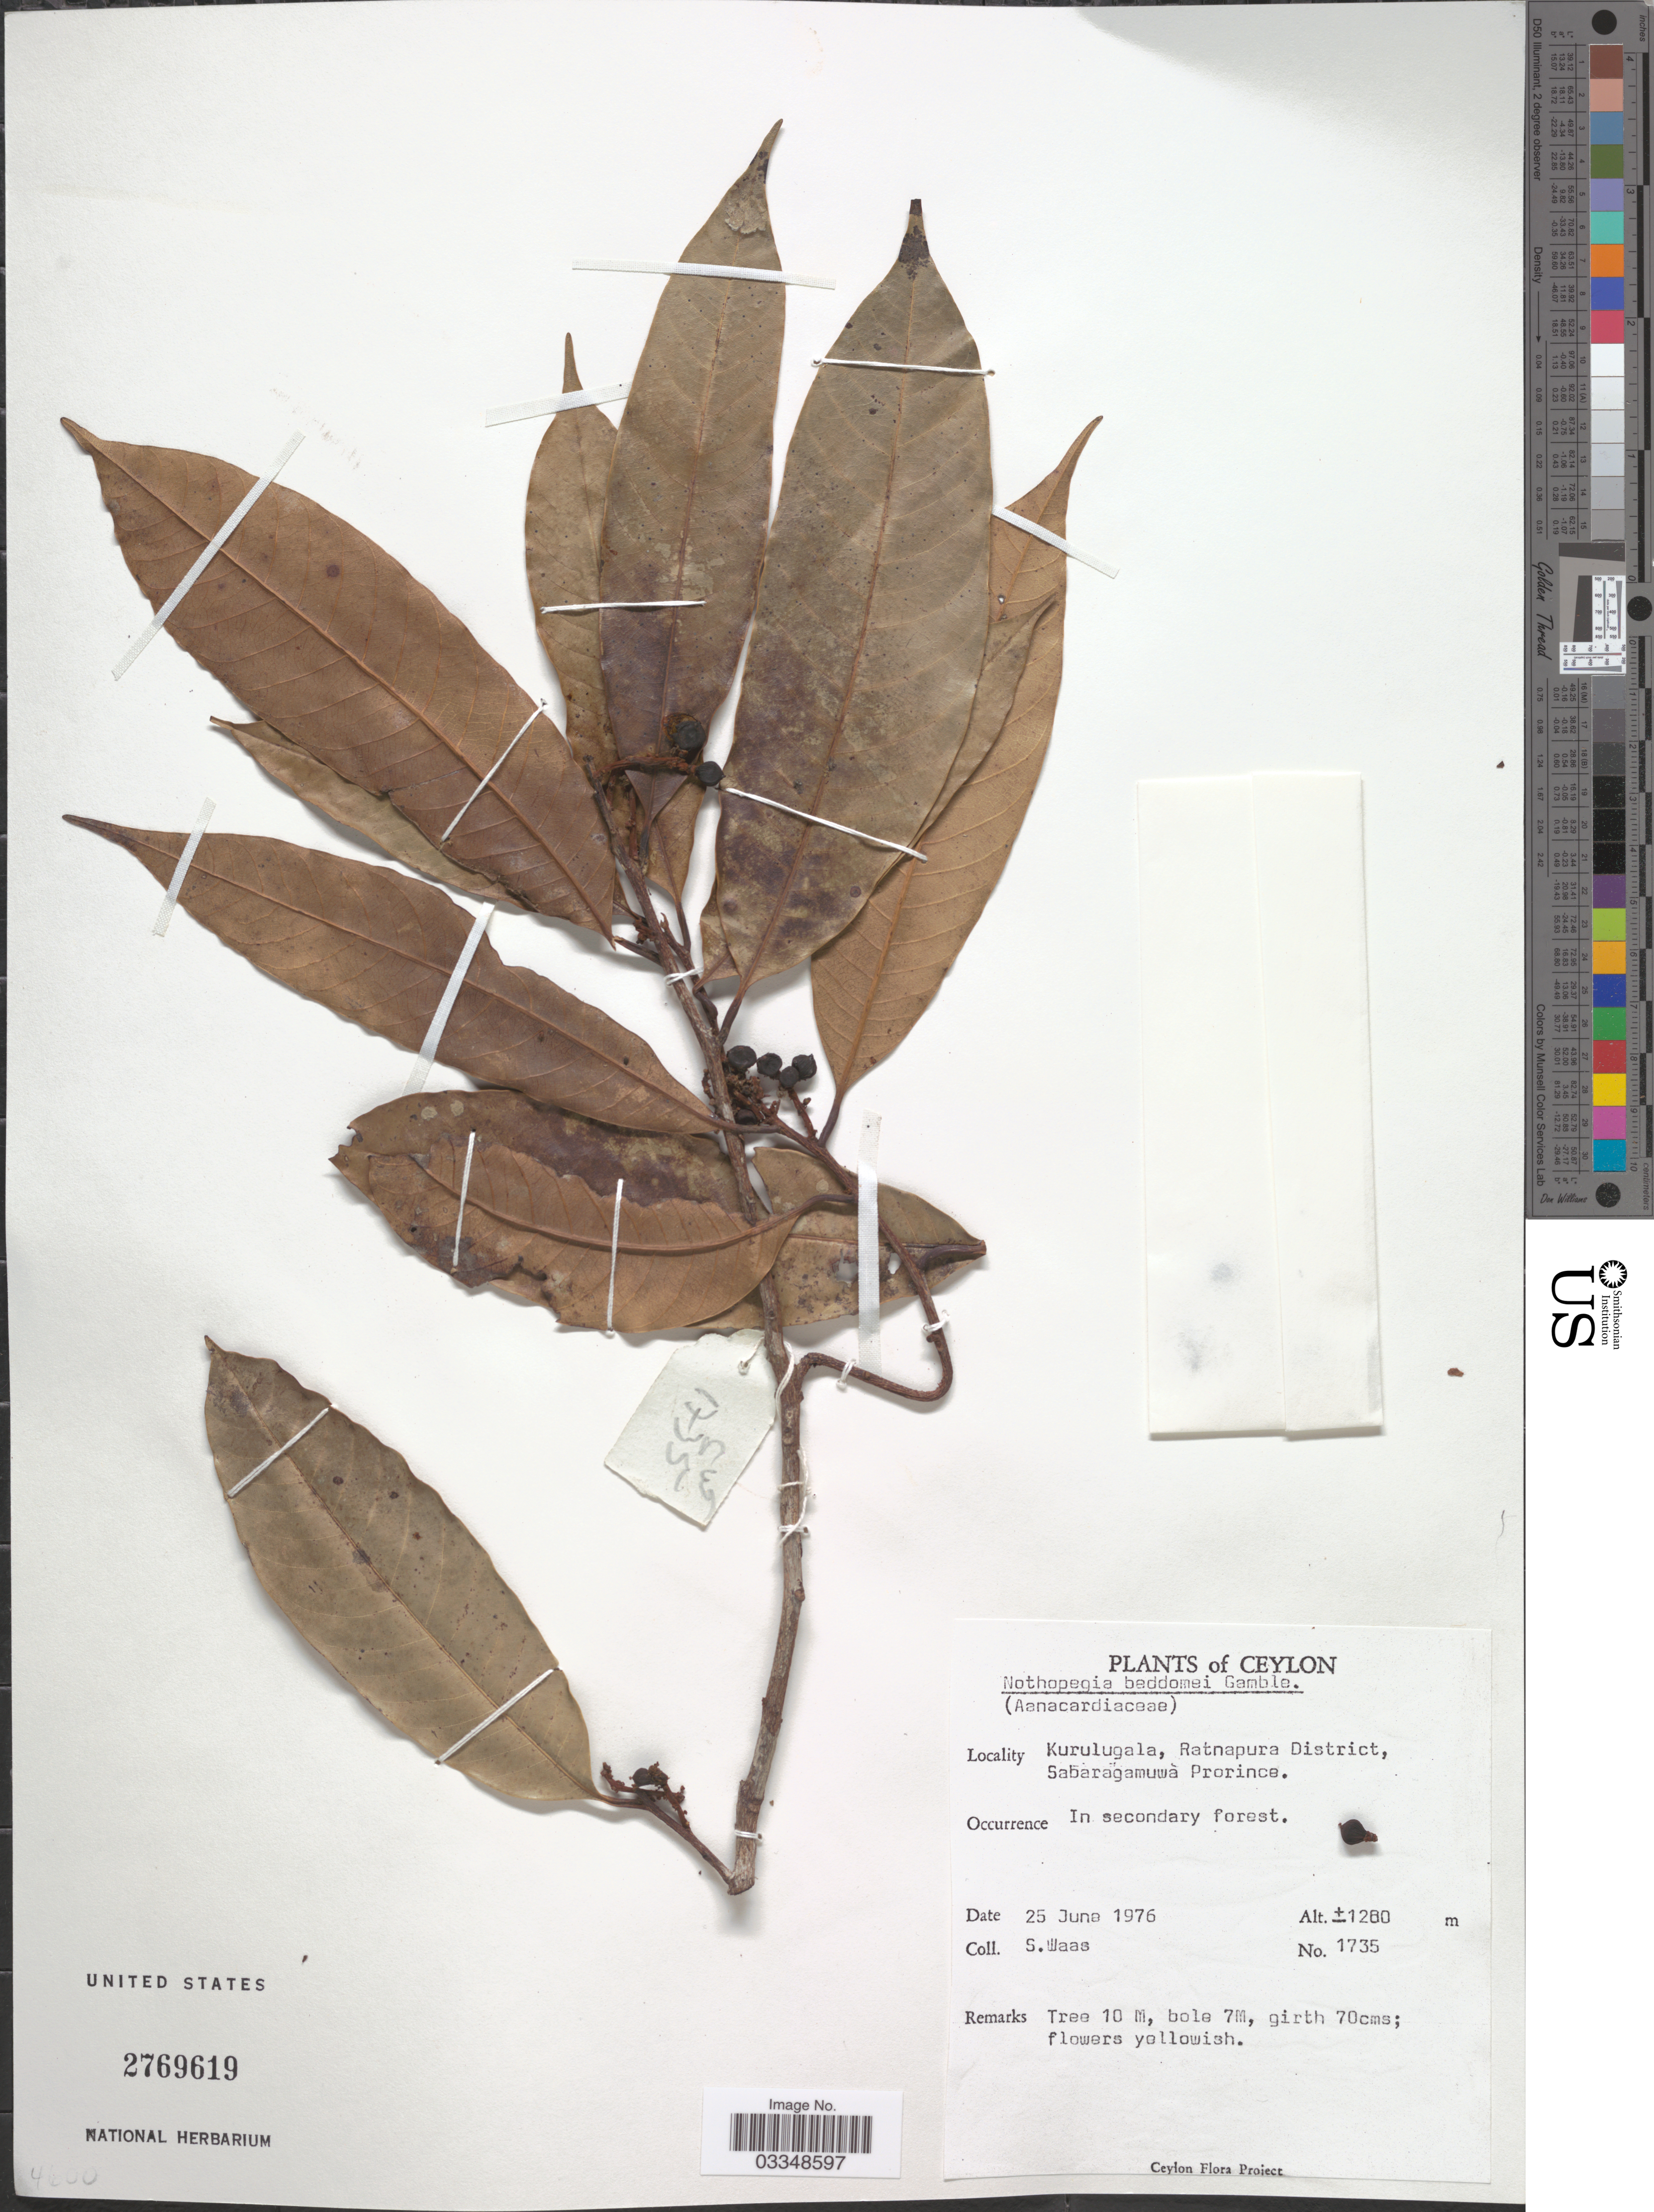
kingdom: Plantae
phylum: Tracheophyta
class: Magnoliopsida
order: Sapindales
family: Anacardiaceae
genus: Nothopegia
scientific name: Nothopegia beddomei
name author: Gamble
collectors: S. Waas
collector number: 1735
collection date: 1976-06-25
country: Sri Lanka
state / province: Sabaragamuwa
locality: Ceylon. Kurulugala, Ratnapura District.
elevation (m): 1280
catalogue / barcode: US 2769619